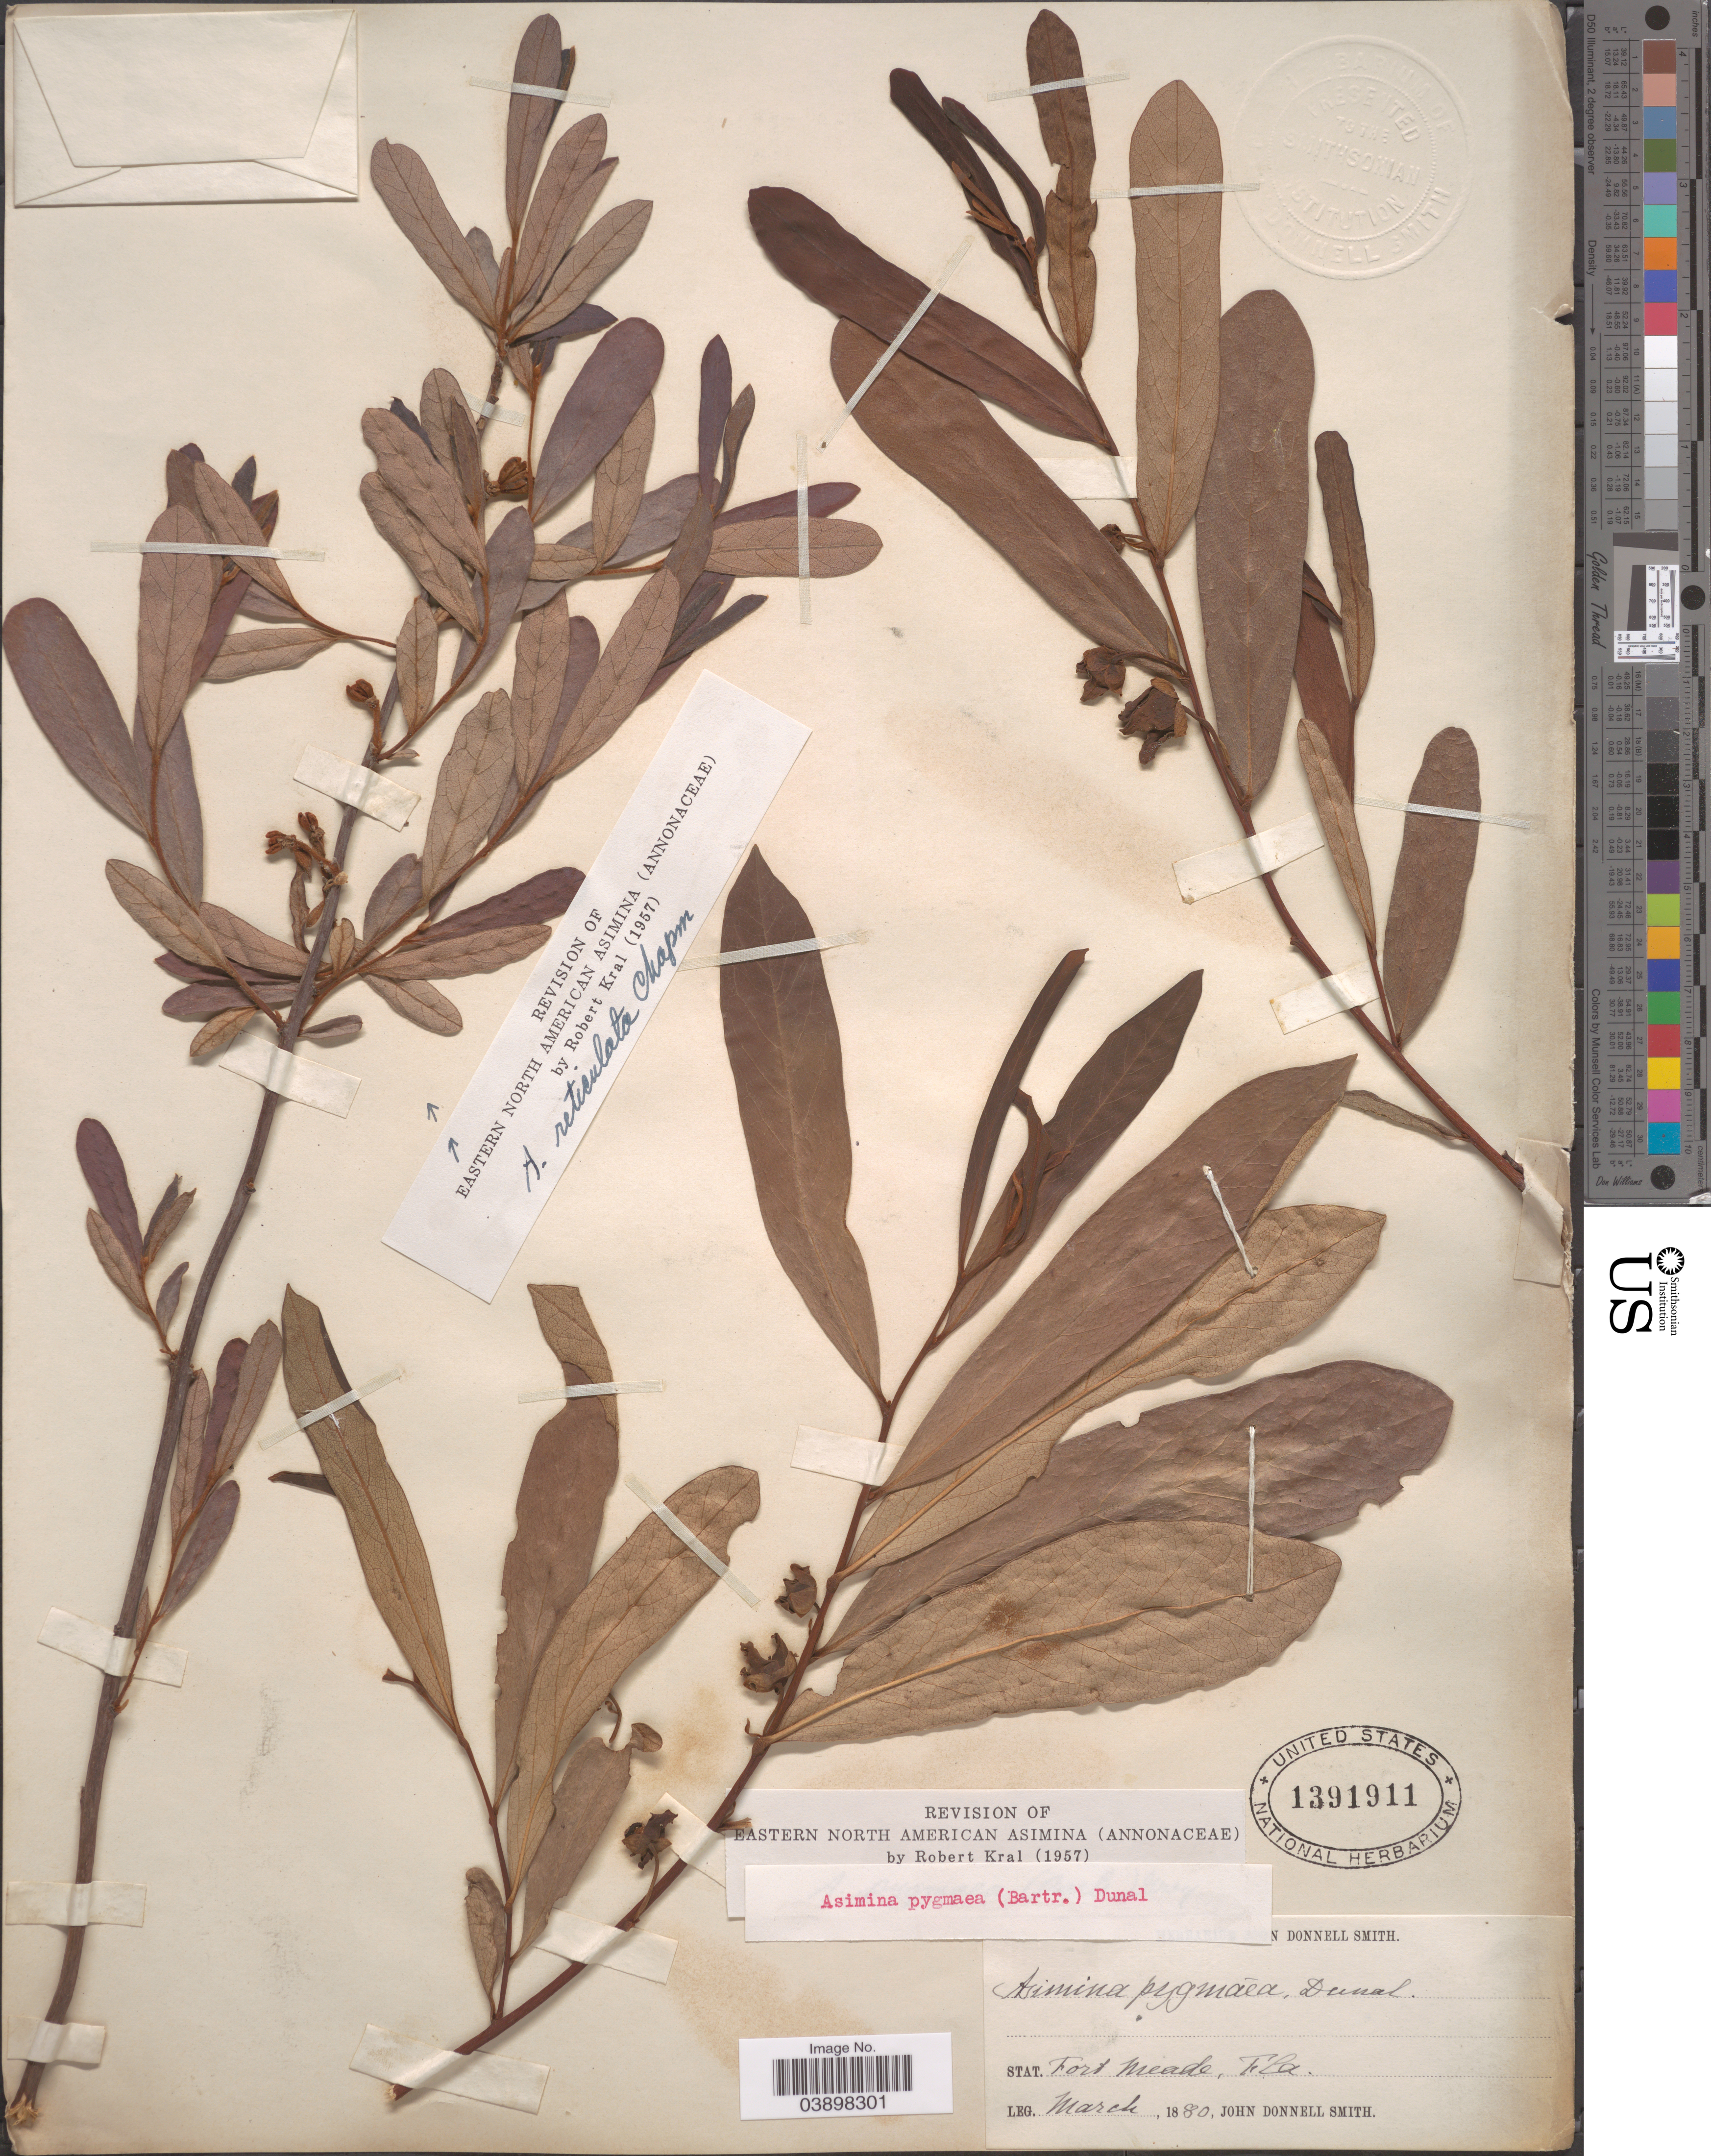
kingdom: Plantae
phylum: Tracheophyta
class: Magnoliopsida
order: Magnoliales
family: Annonaceae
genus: Asimina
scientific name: Asimina pygmaea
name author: Dunal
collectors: J. Donnell Smith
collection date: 1880-03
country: United States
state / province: Florida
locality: Stat. Fort Meade.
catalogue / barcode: US 1391911